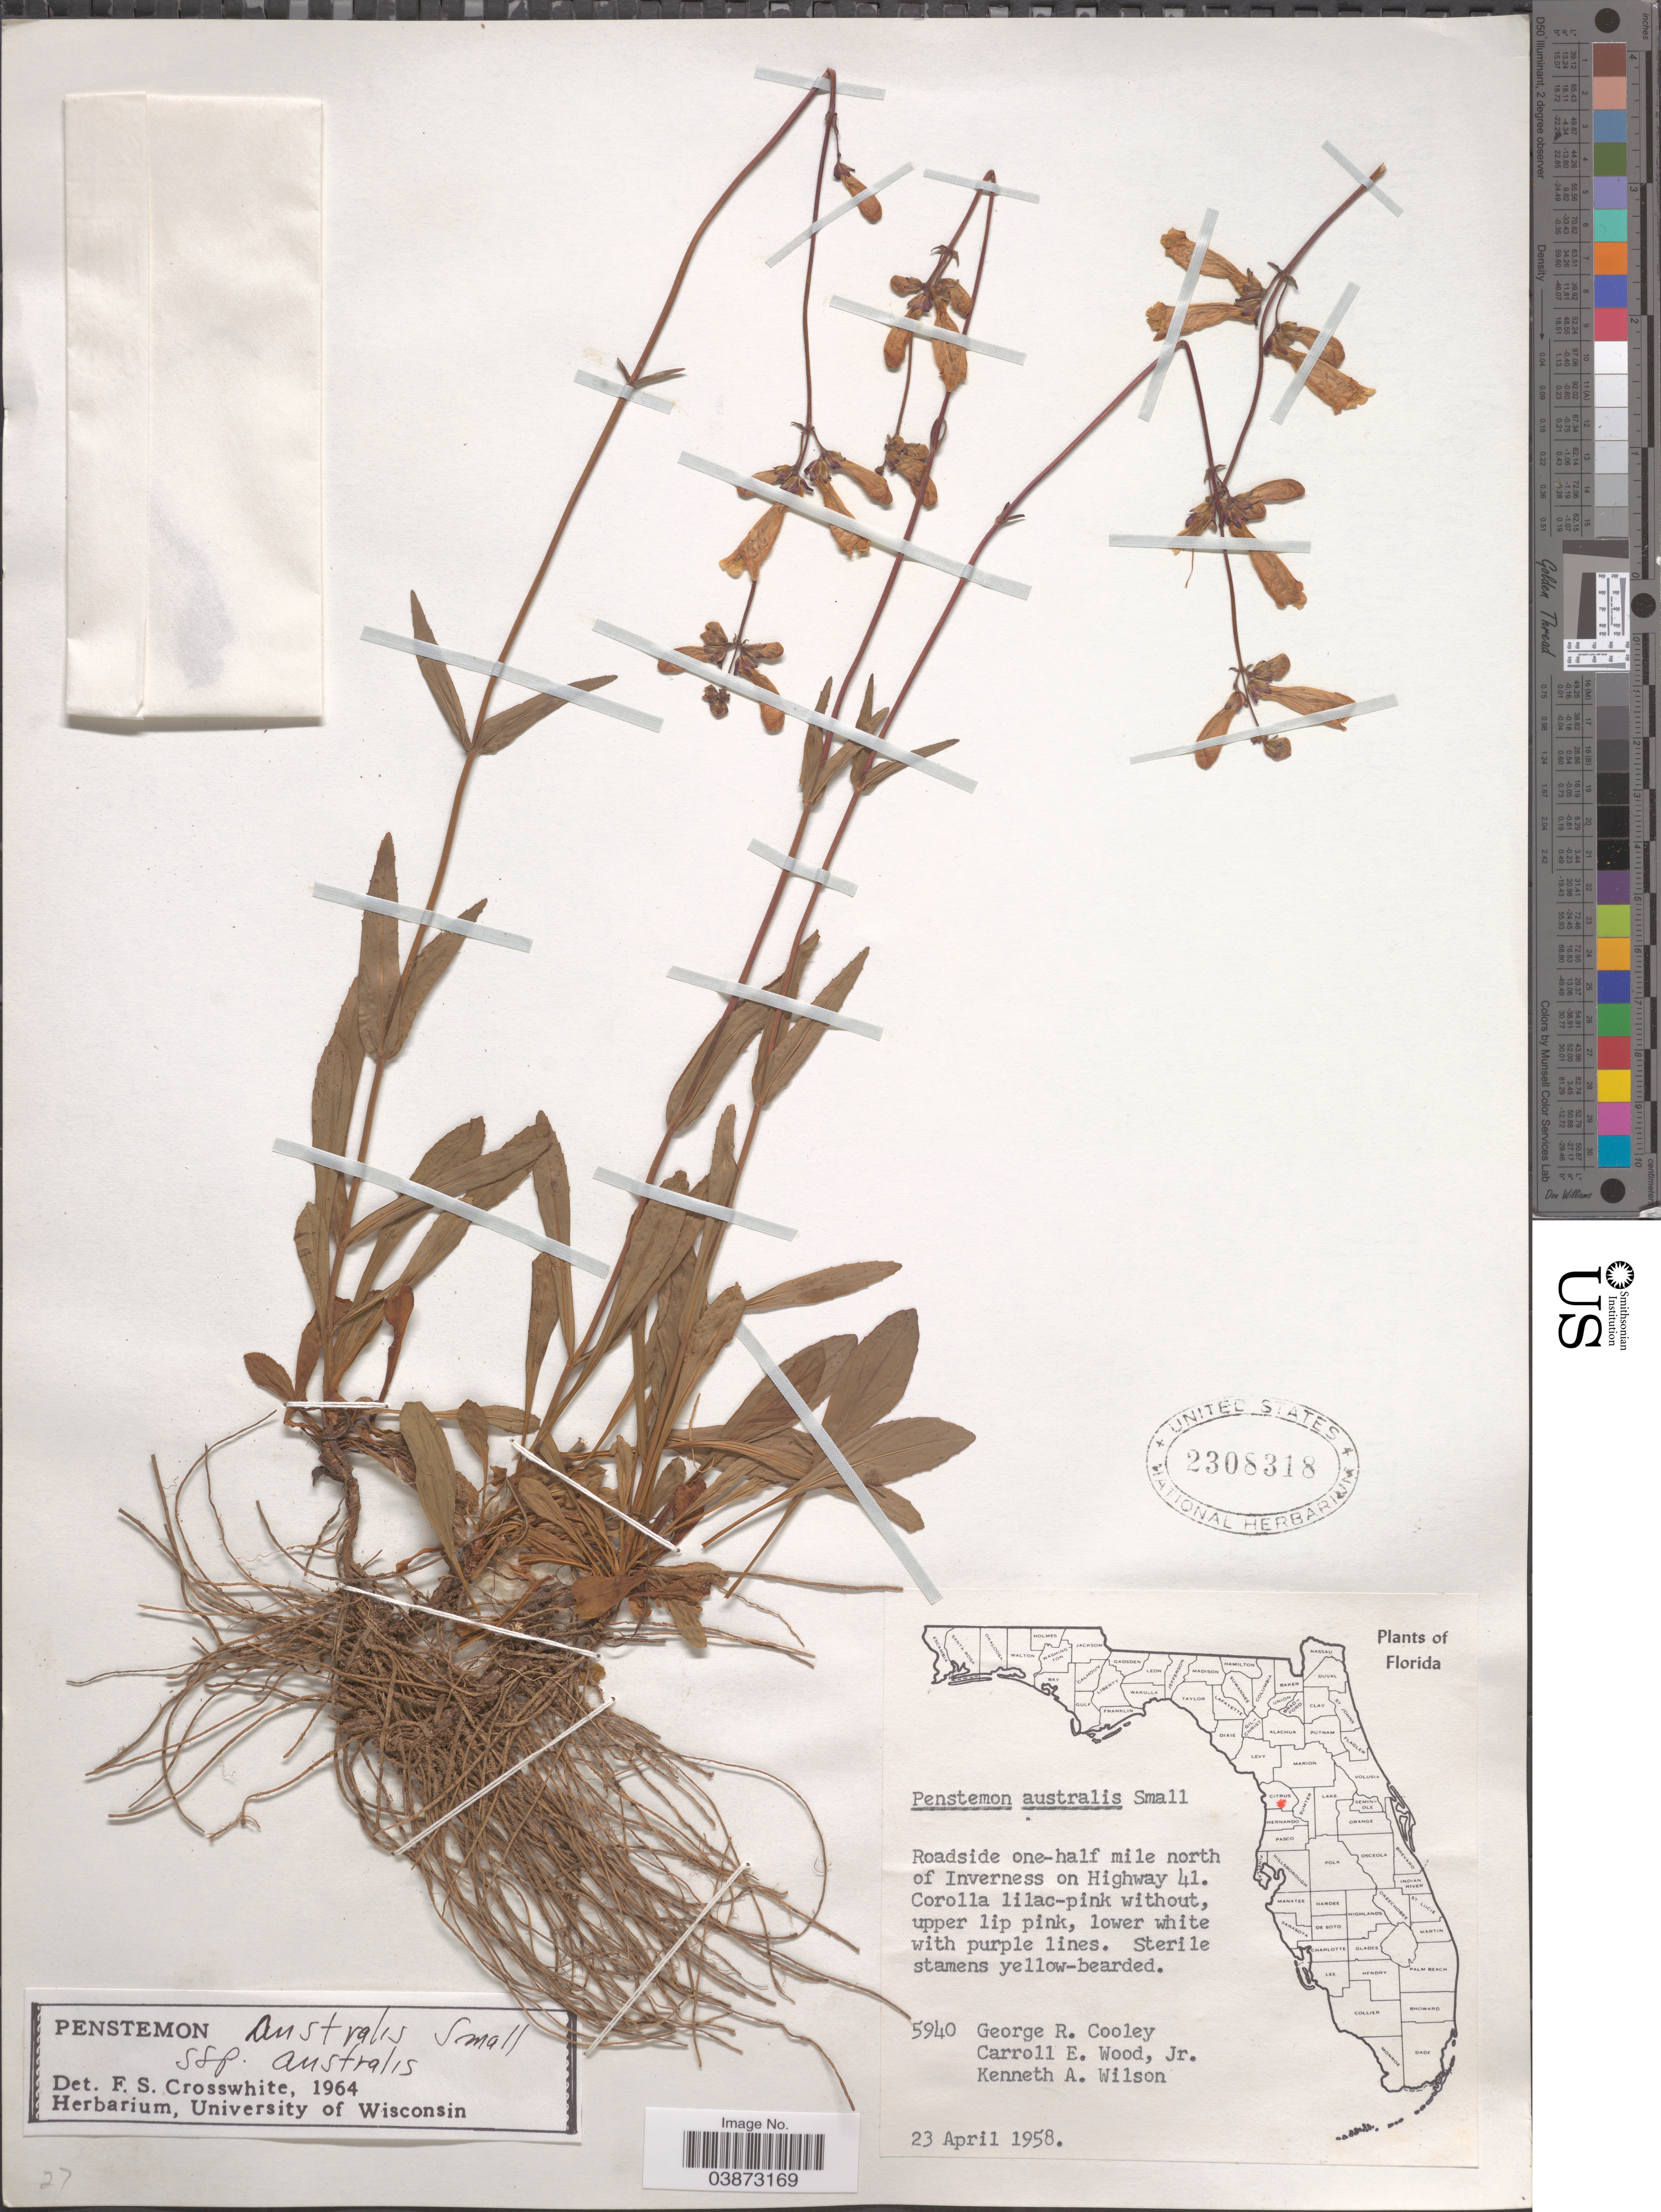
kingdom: Plantae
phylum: Tracheophyta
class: Magnoliopsida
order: Lamiales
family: Plantaginaceae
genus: Penstemon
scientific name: Penstemon australis subsp. australis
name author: Small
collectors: G. R. Cooley, C. E. Wood & K. A. Wilson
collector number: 5940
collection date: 1958-04-23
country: United States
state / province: Florida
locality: Roadside one-half mile north of Inverness on Highway 41.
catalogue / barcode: US 2308318